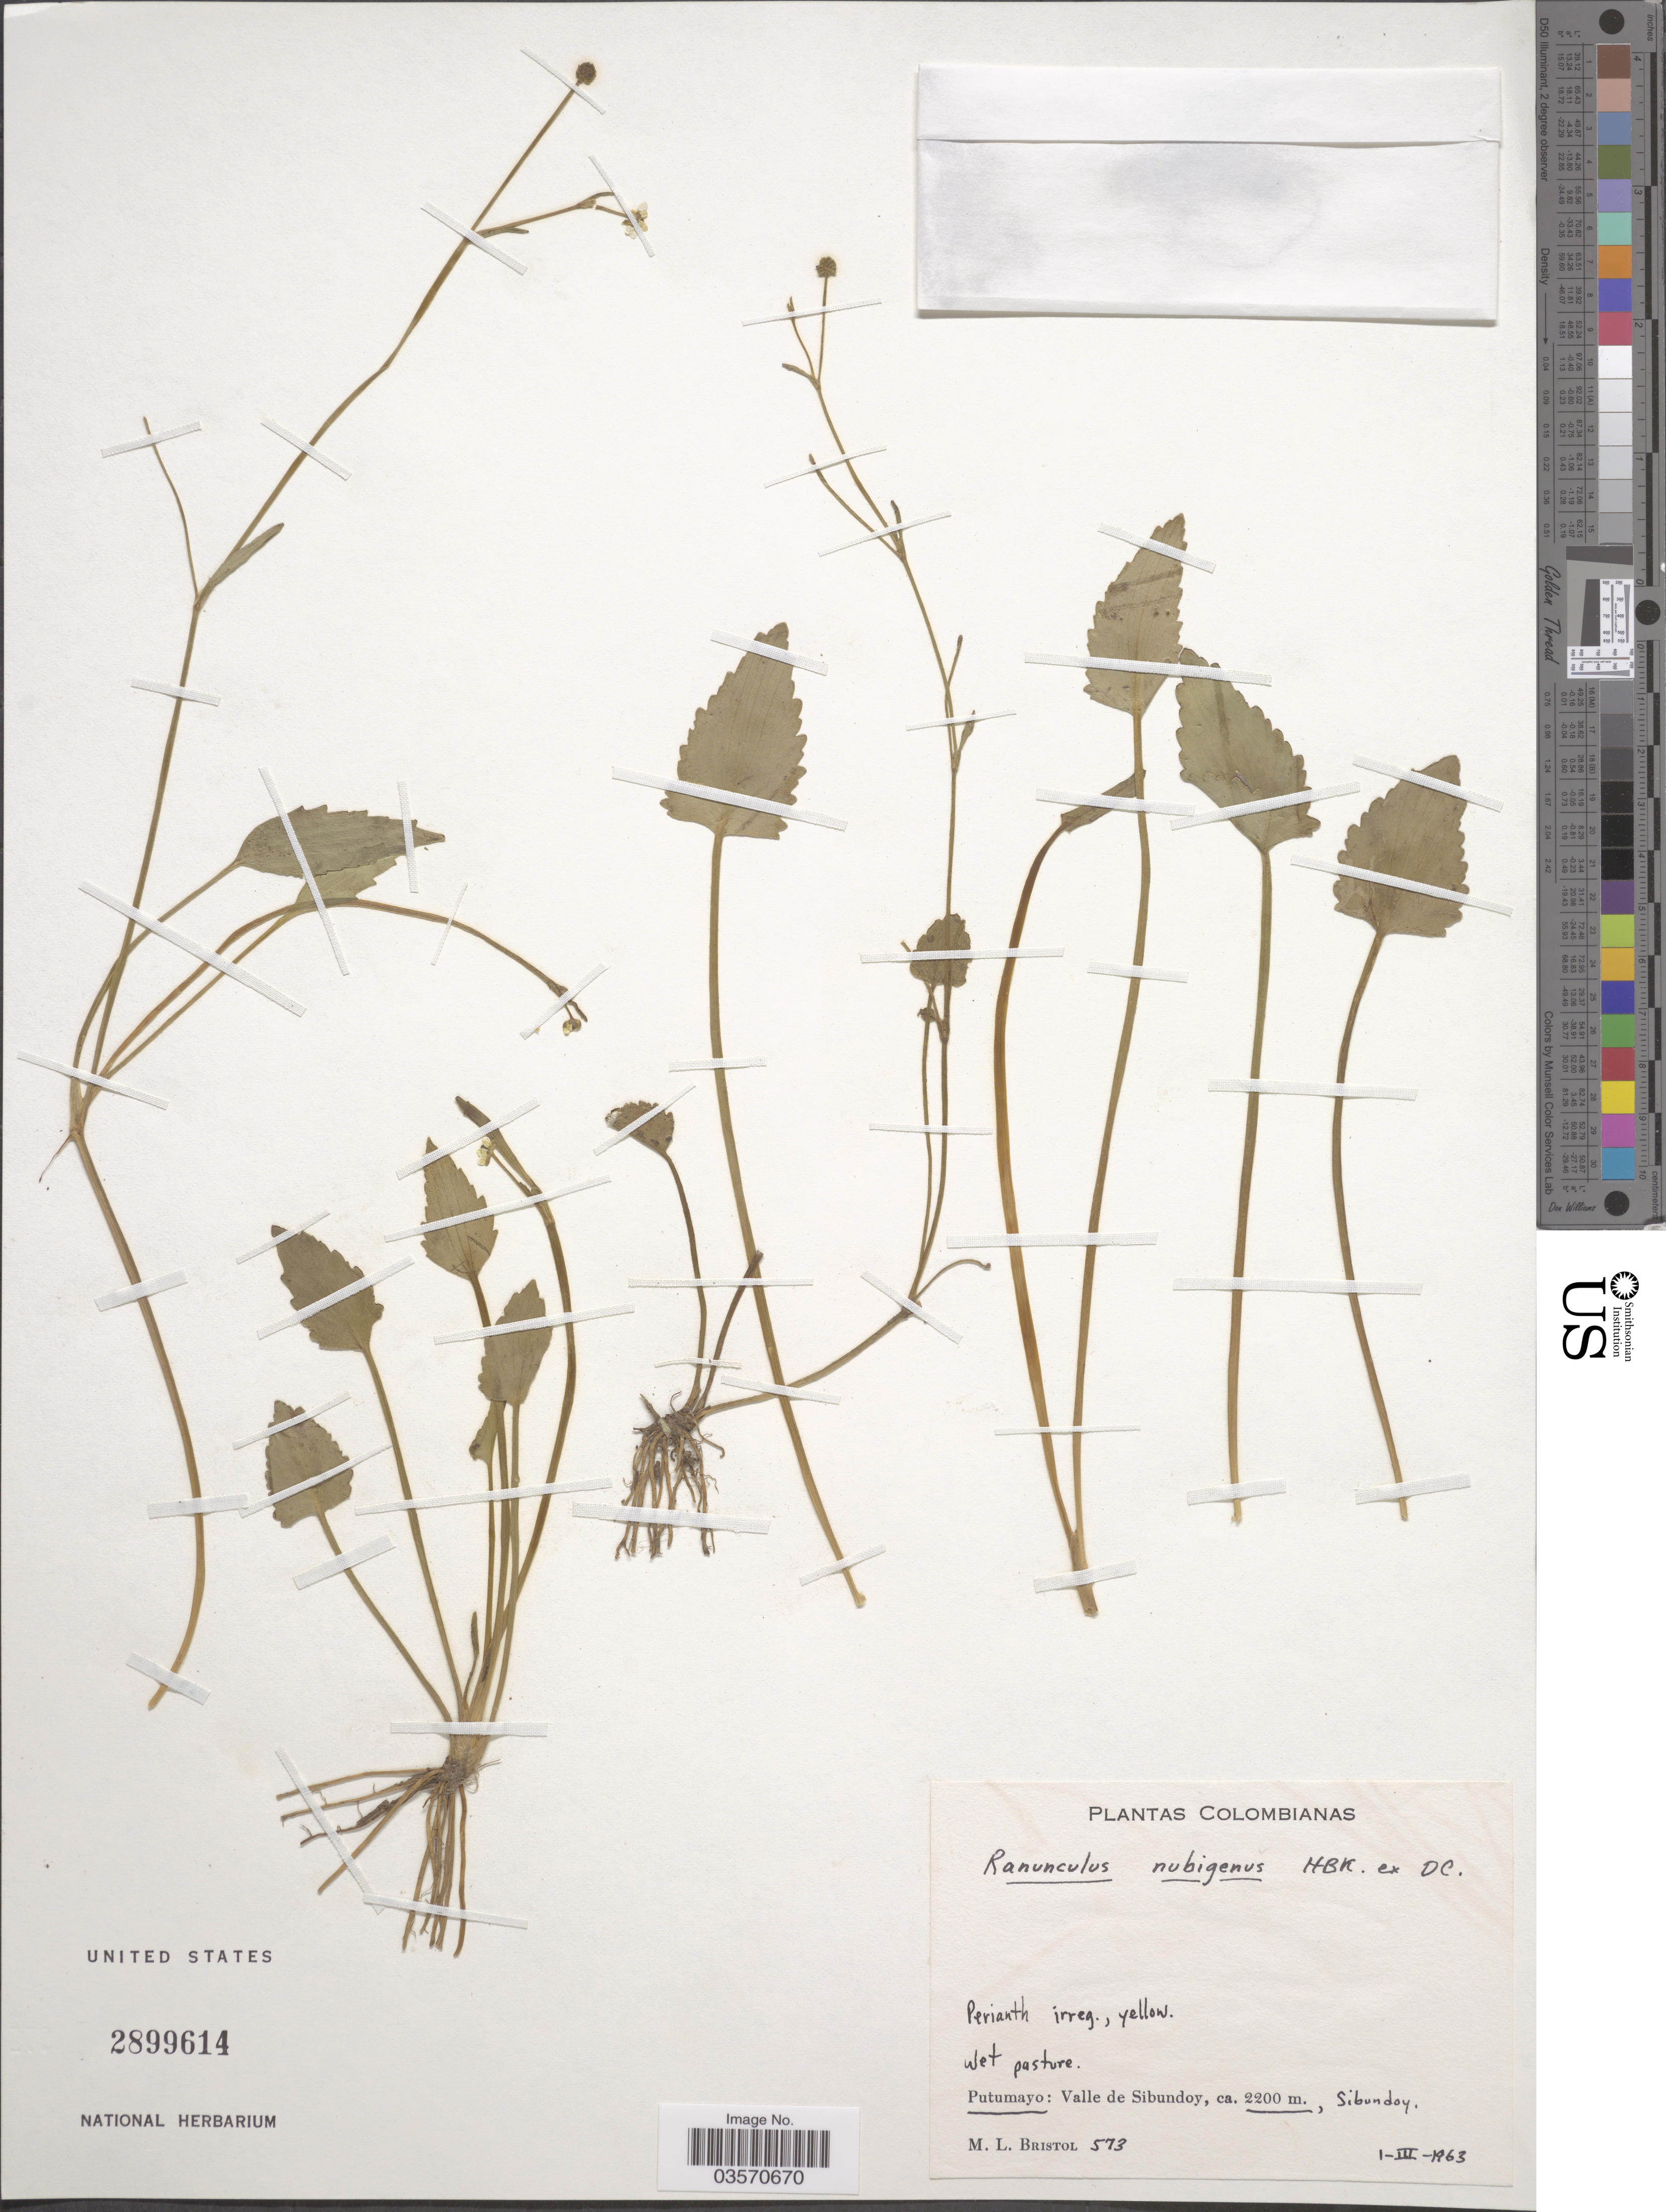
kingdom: Plantae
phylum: Tracheophyta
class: Magnoliopsida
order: Ranunculales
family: Ranunculaceae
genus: Ranunculus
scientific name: Ranunculus nubigenus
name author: Humb. et al. ex DC.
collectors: M. L. Bristol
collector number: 573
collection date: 1963-03-01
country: Colombia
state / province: Putumayo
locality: Valle de Sibundoy, Sibundoy.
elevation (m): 2200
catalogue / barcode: US 2899614